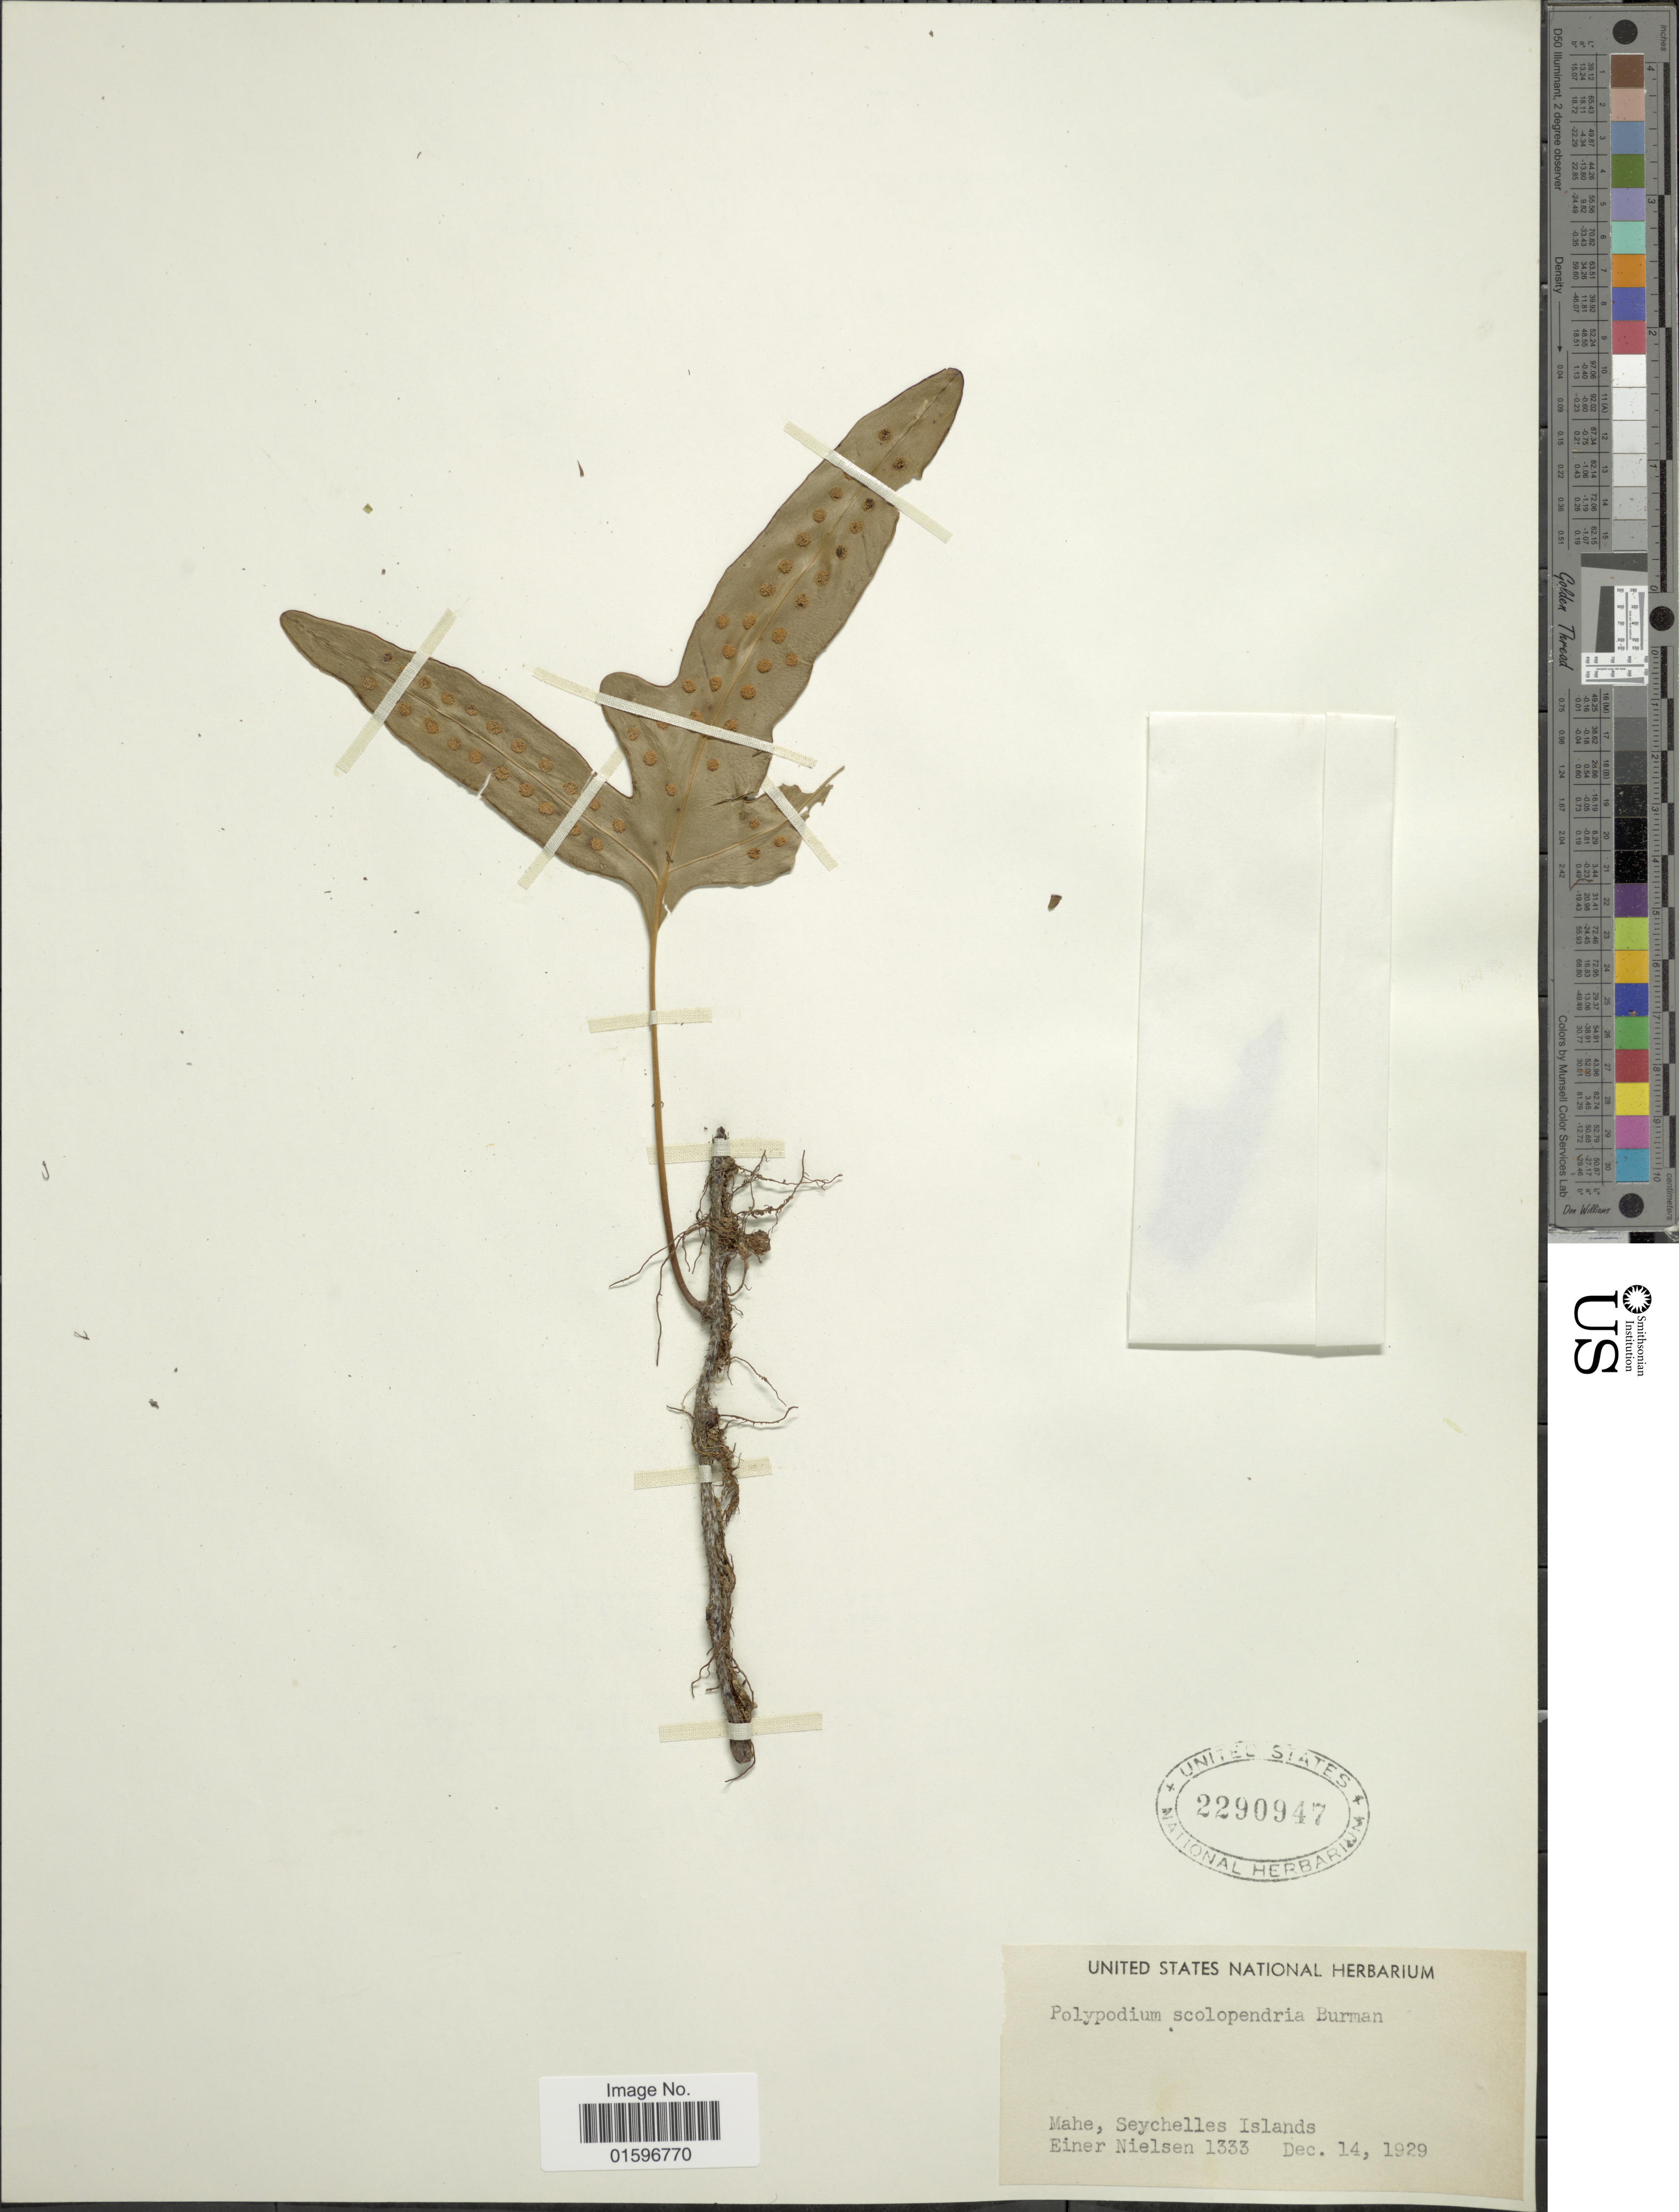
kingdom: Plantae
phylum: Tracheophyta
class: Polypodiopsida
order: Polypodiales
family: Polypodiaceae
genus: Polypodium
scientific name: Polypodium scolopendria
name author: Burm. f.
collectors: E. Nielsen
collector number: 1333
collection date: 1929-12-14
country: Seychelles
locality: Mahe, Seychelles Islands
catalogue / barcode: US 2290947